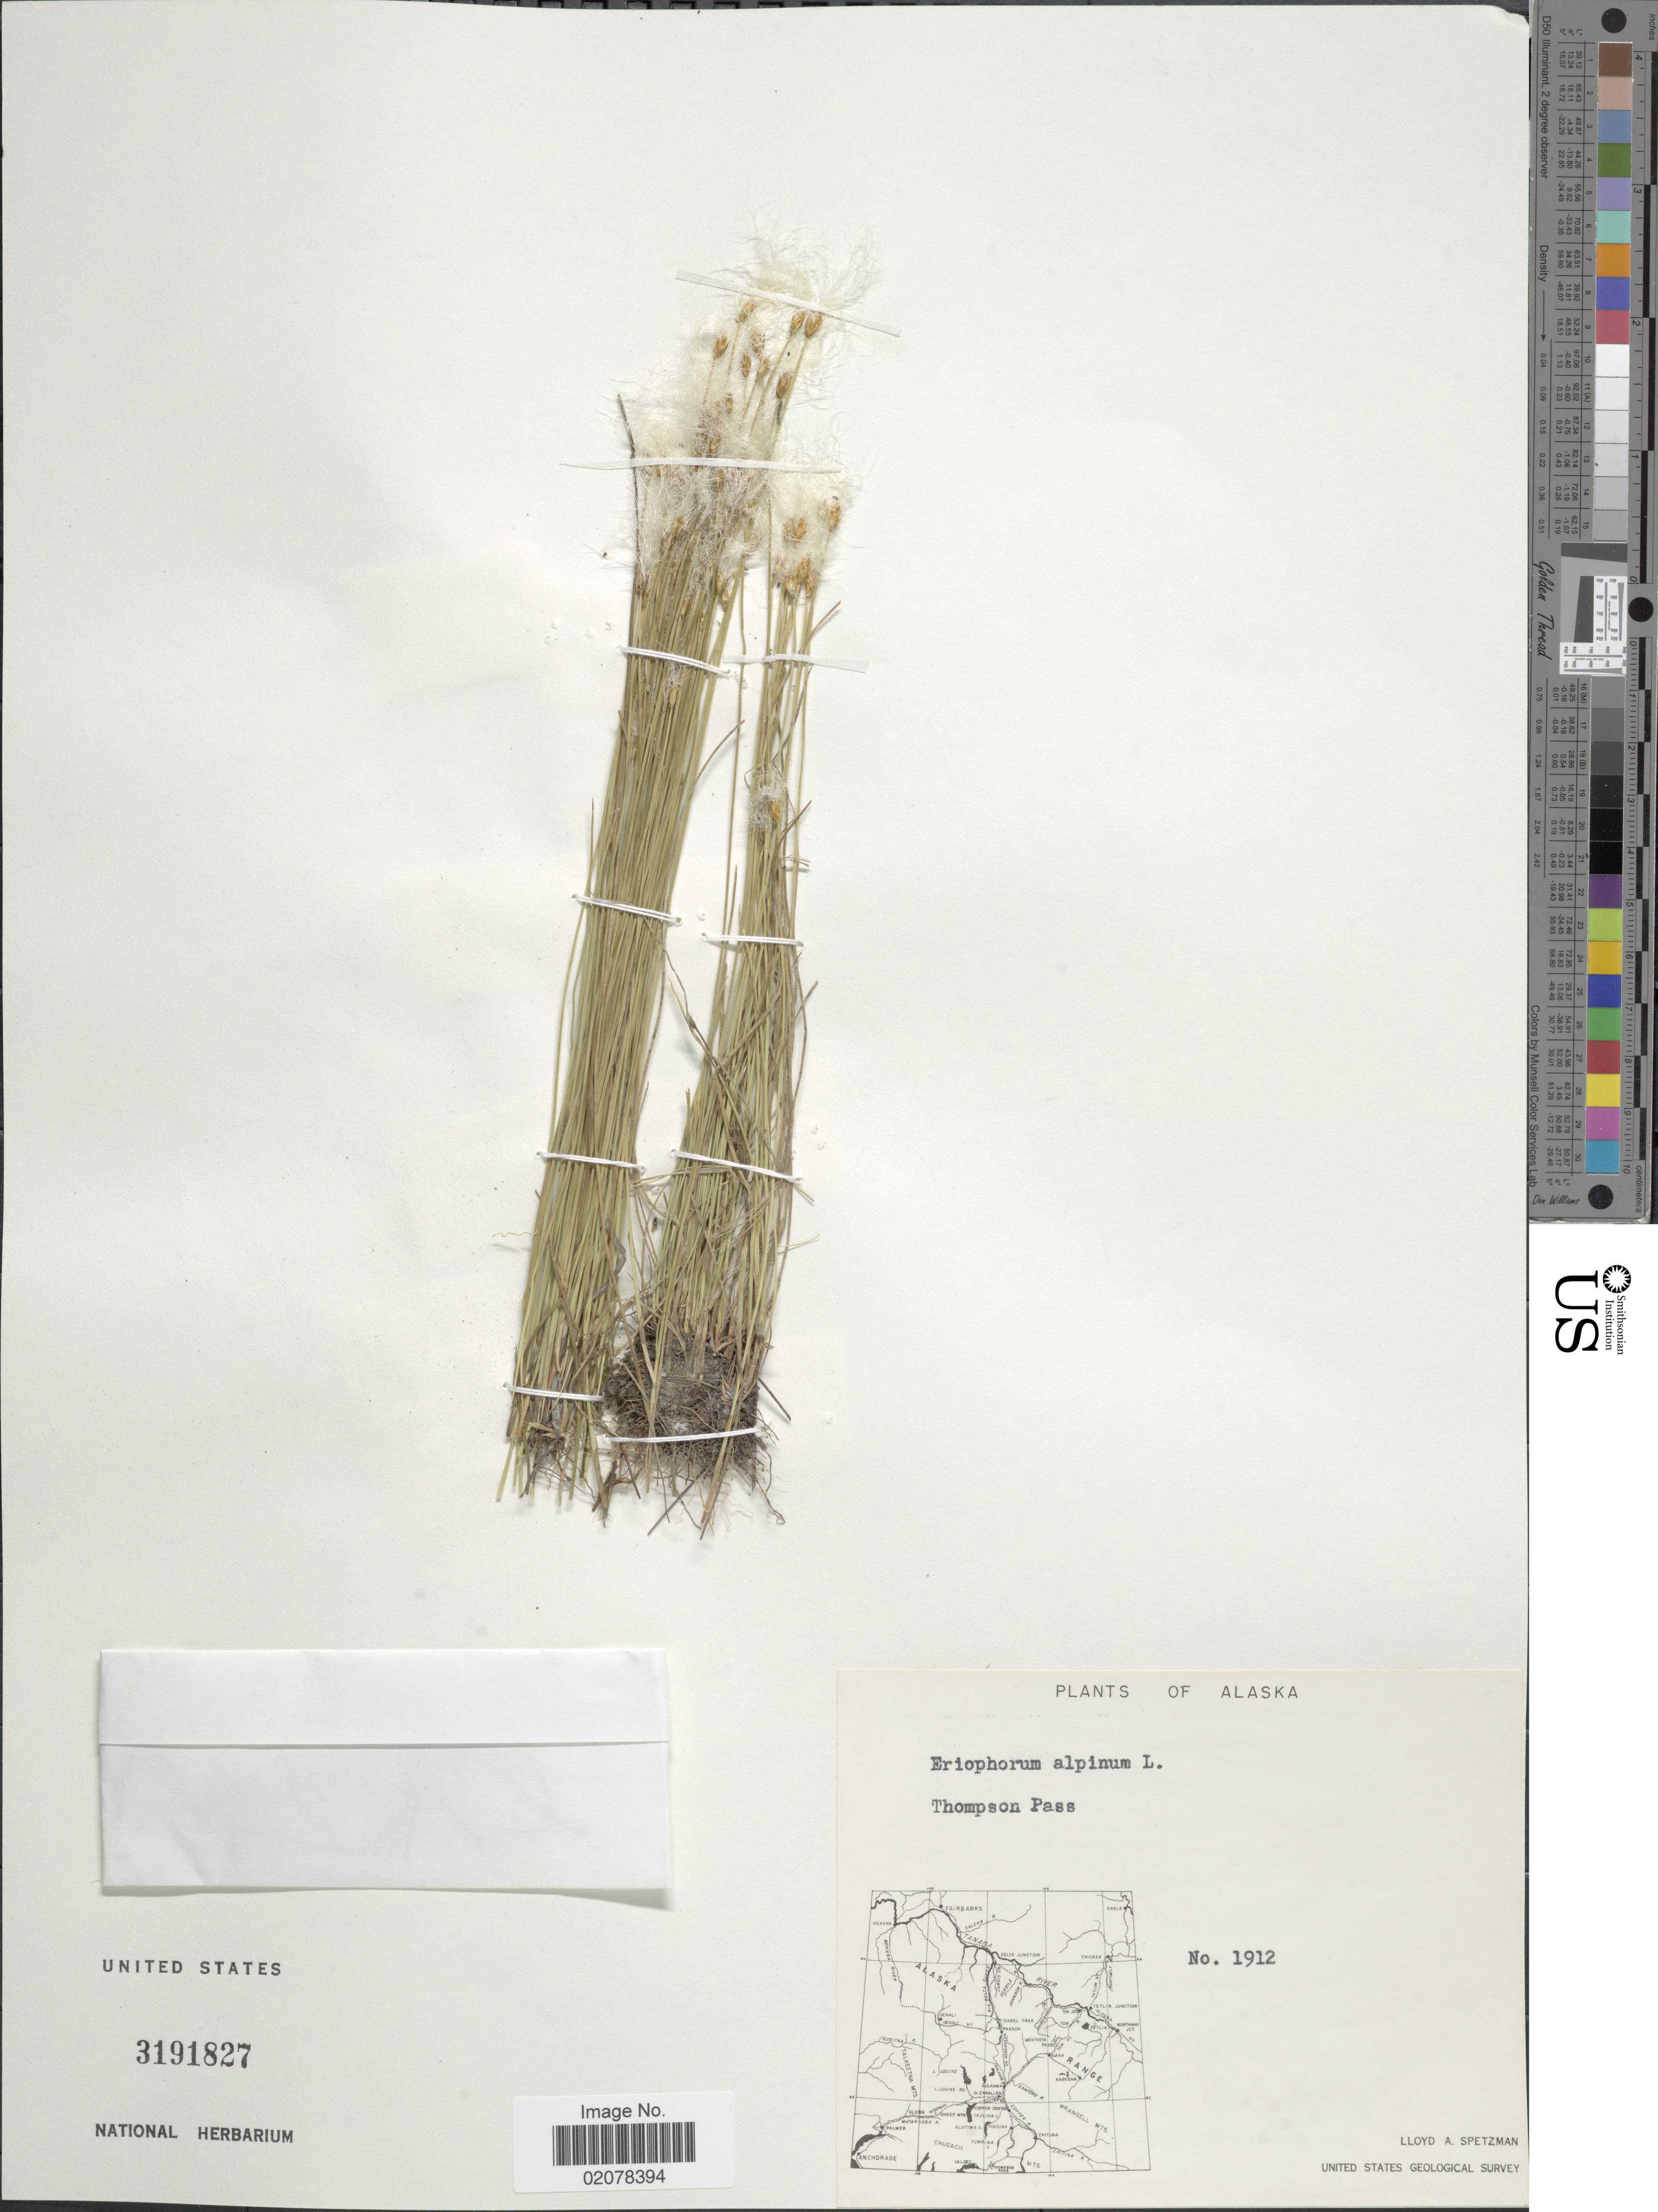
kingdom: Plantae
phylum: Tracheophyta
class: Liliopsida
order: Poales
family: Cyperaceae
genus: Trichophorum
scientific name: Trichophorum alpinum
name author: (L.) Pers.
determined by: Strong, M. T., (US), Smithsonian Institution - National Museum of Natural History (UNITED STATES)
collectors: L. Spetzman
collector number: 1912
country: United States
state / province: Alaska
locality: Thompson Pass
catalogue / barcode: US 3191827